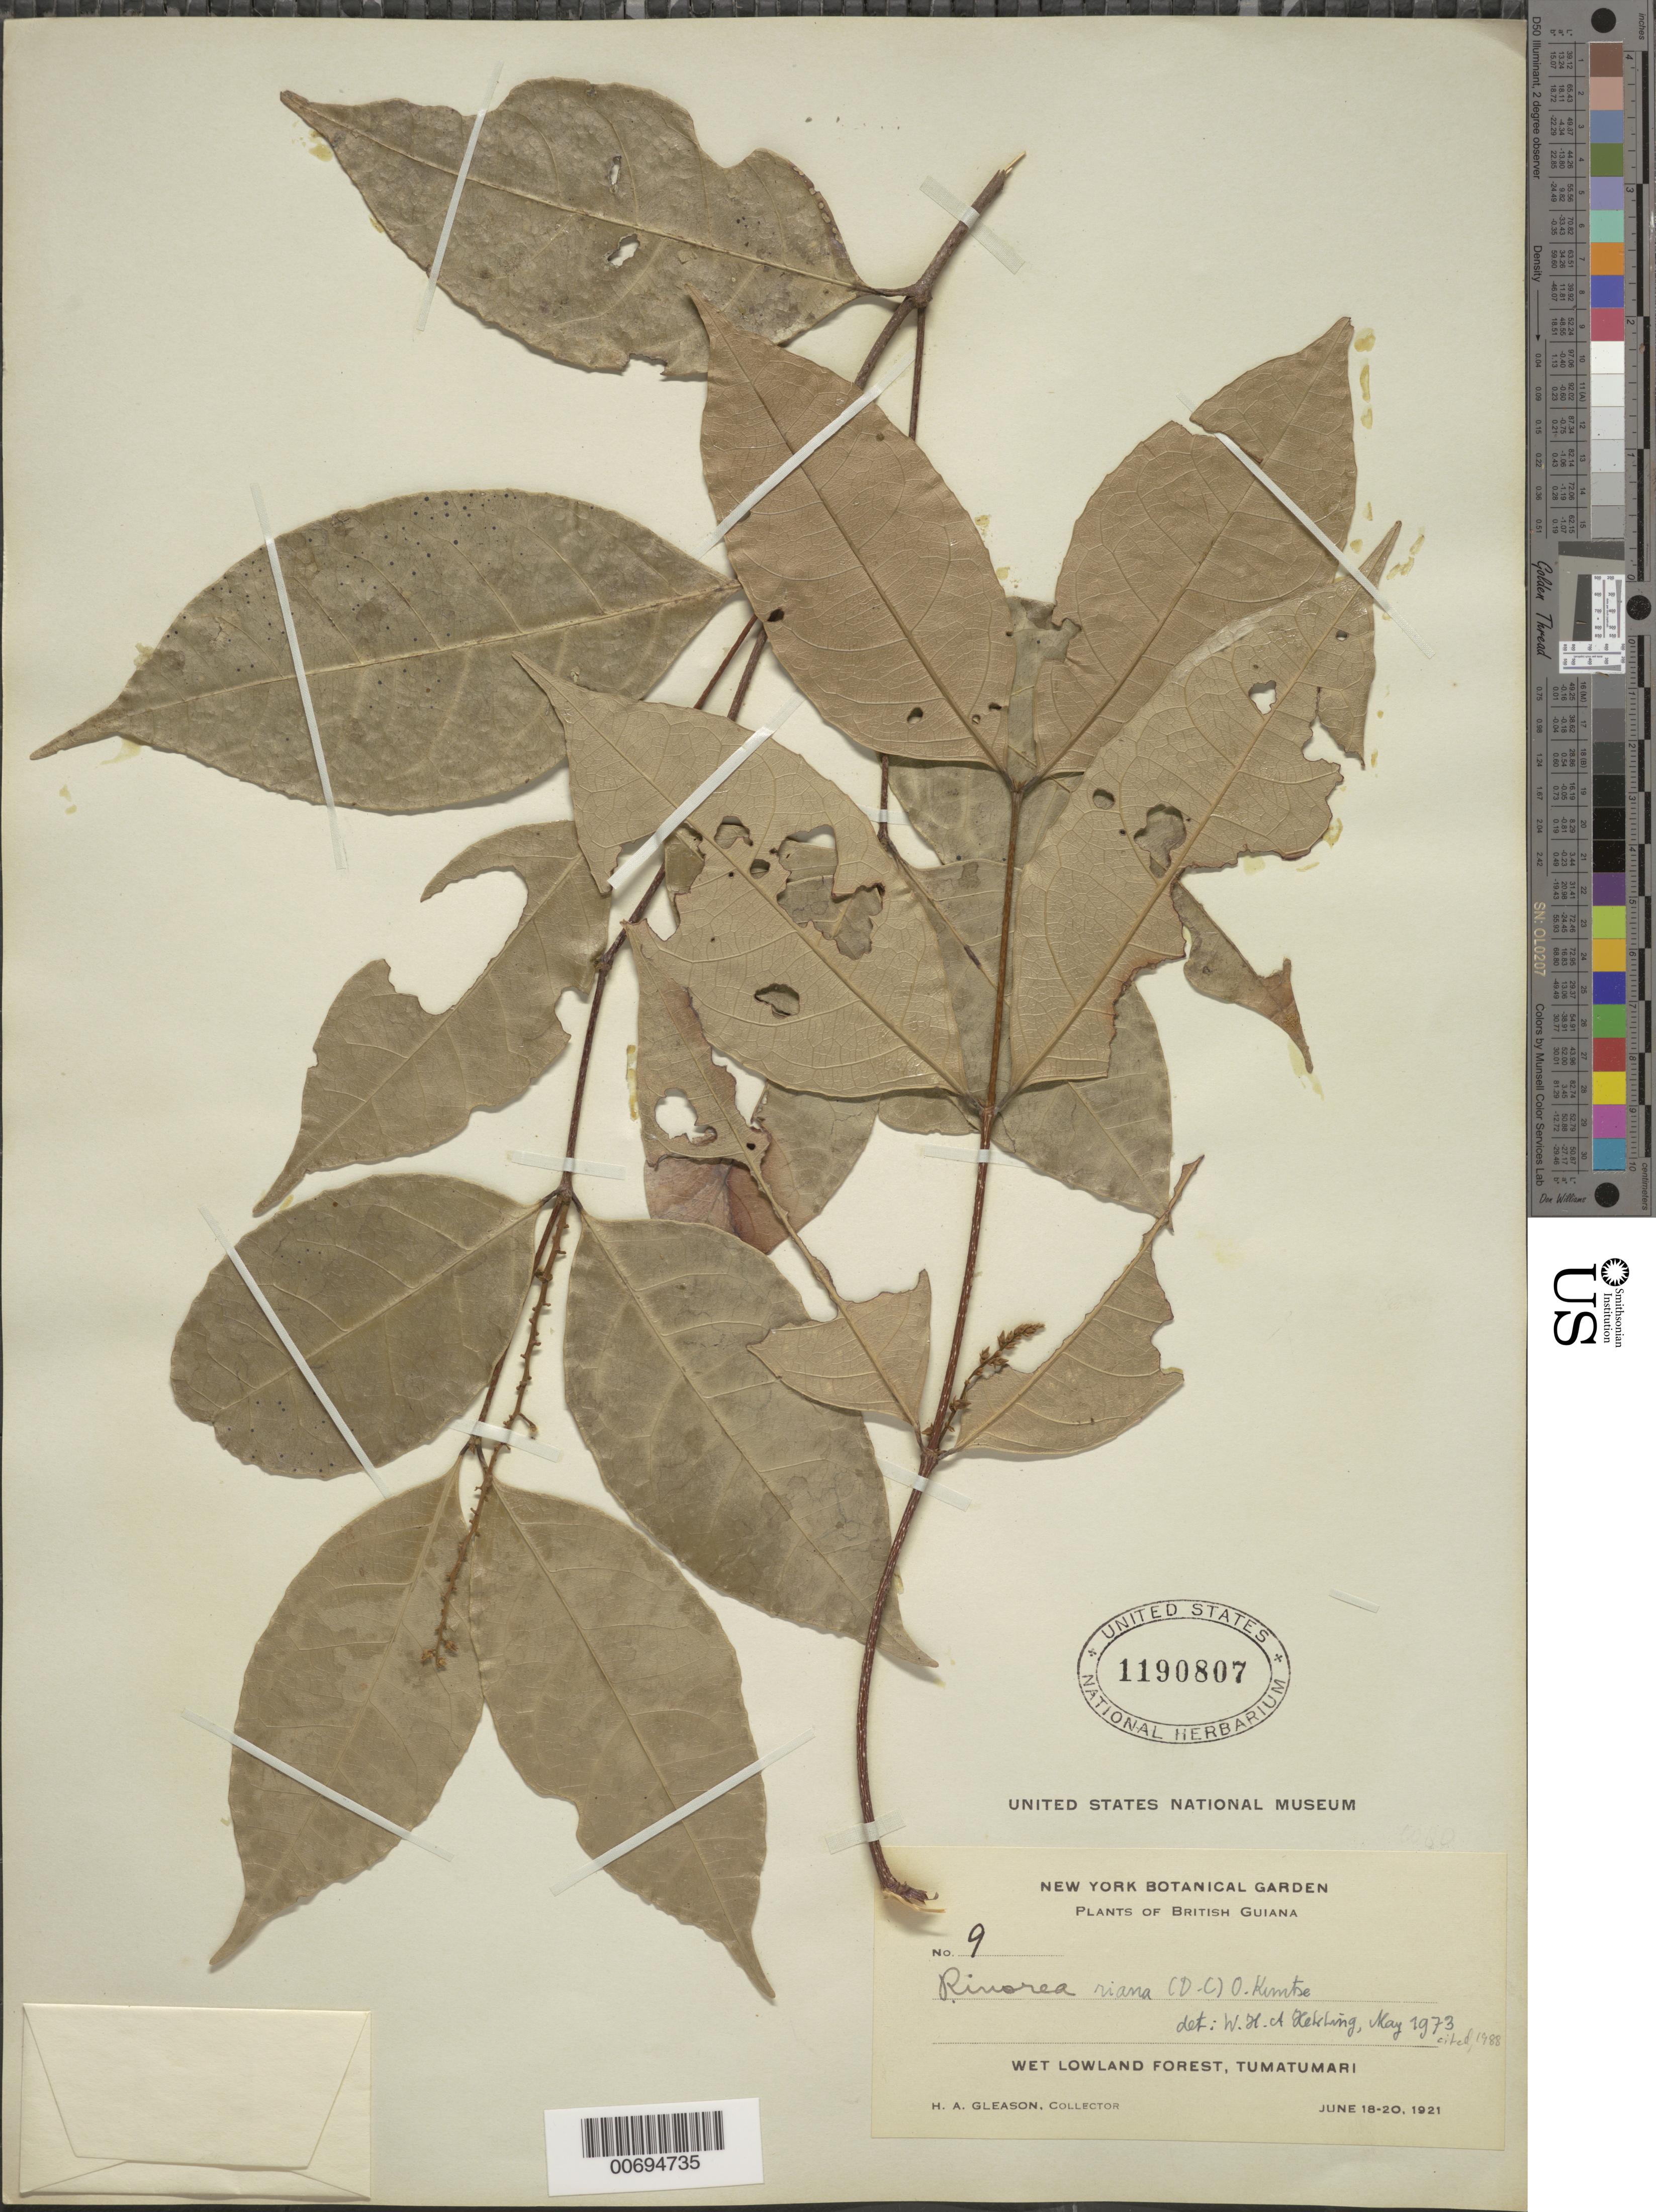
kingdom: Plantae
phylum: Tracheophyta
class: Magnoliopsida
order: Malpighiales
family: Violaceae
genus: Rinorea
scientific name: Rinorea riana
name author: Kuntze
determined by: Hekking, W. H. A.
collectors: H. A. Gleason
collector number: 9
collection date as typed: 18-Jun-21 to 20-Jun-21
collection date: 1921-06-18/1921-06-20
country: Guyana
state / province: Potaro-Siparuni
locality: Tumatumari Village, Potaro R.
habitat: Wet lowland forest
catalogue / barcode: US 1190807